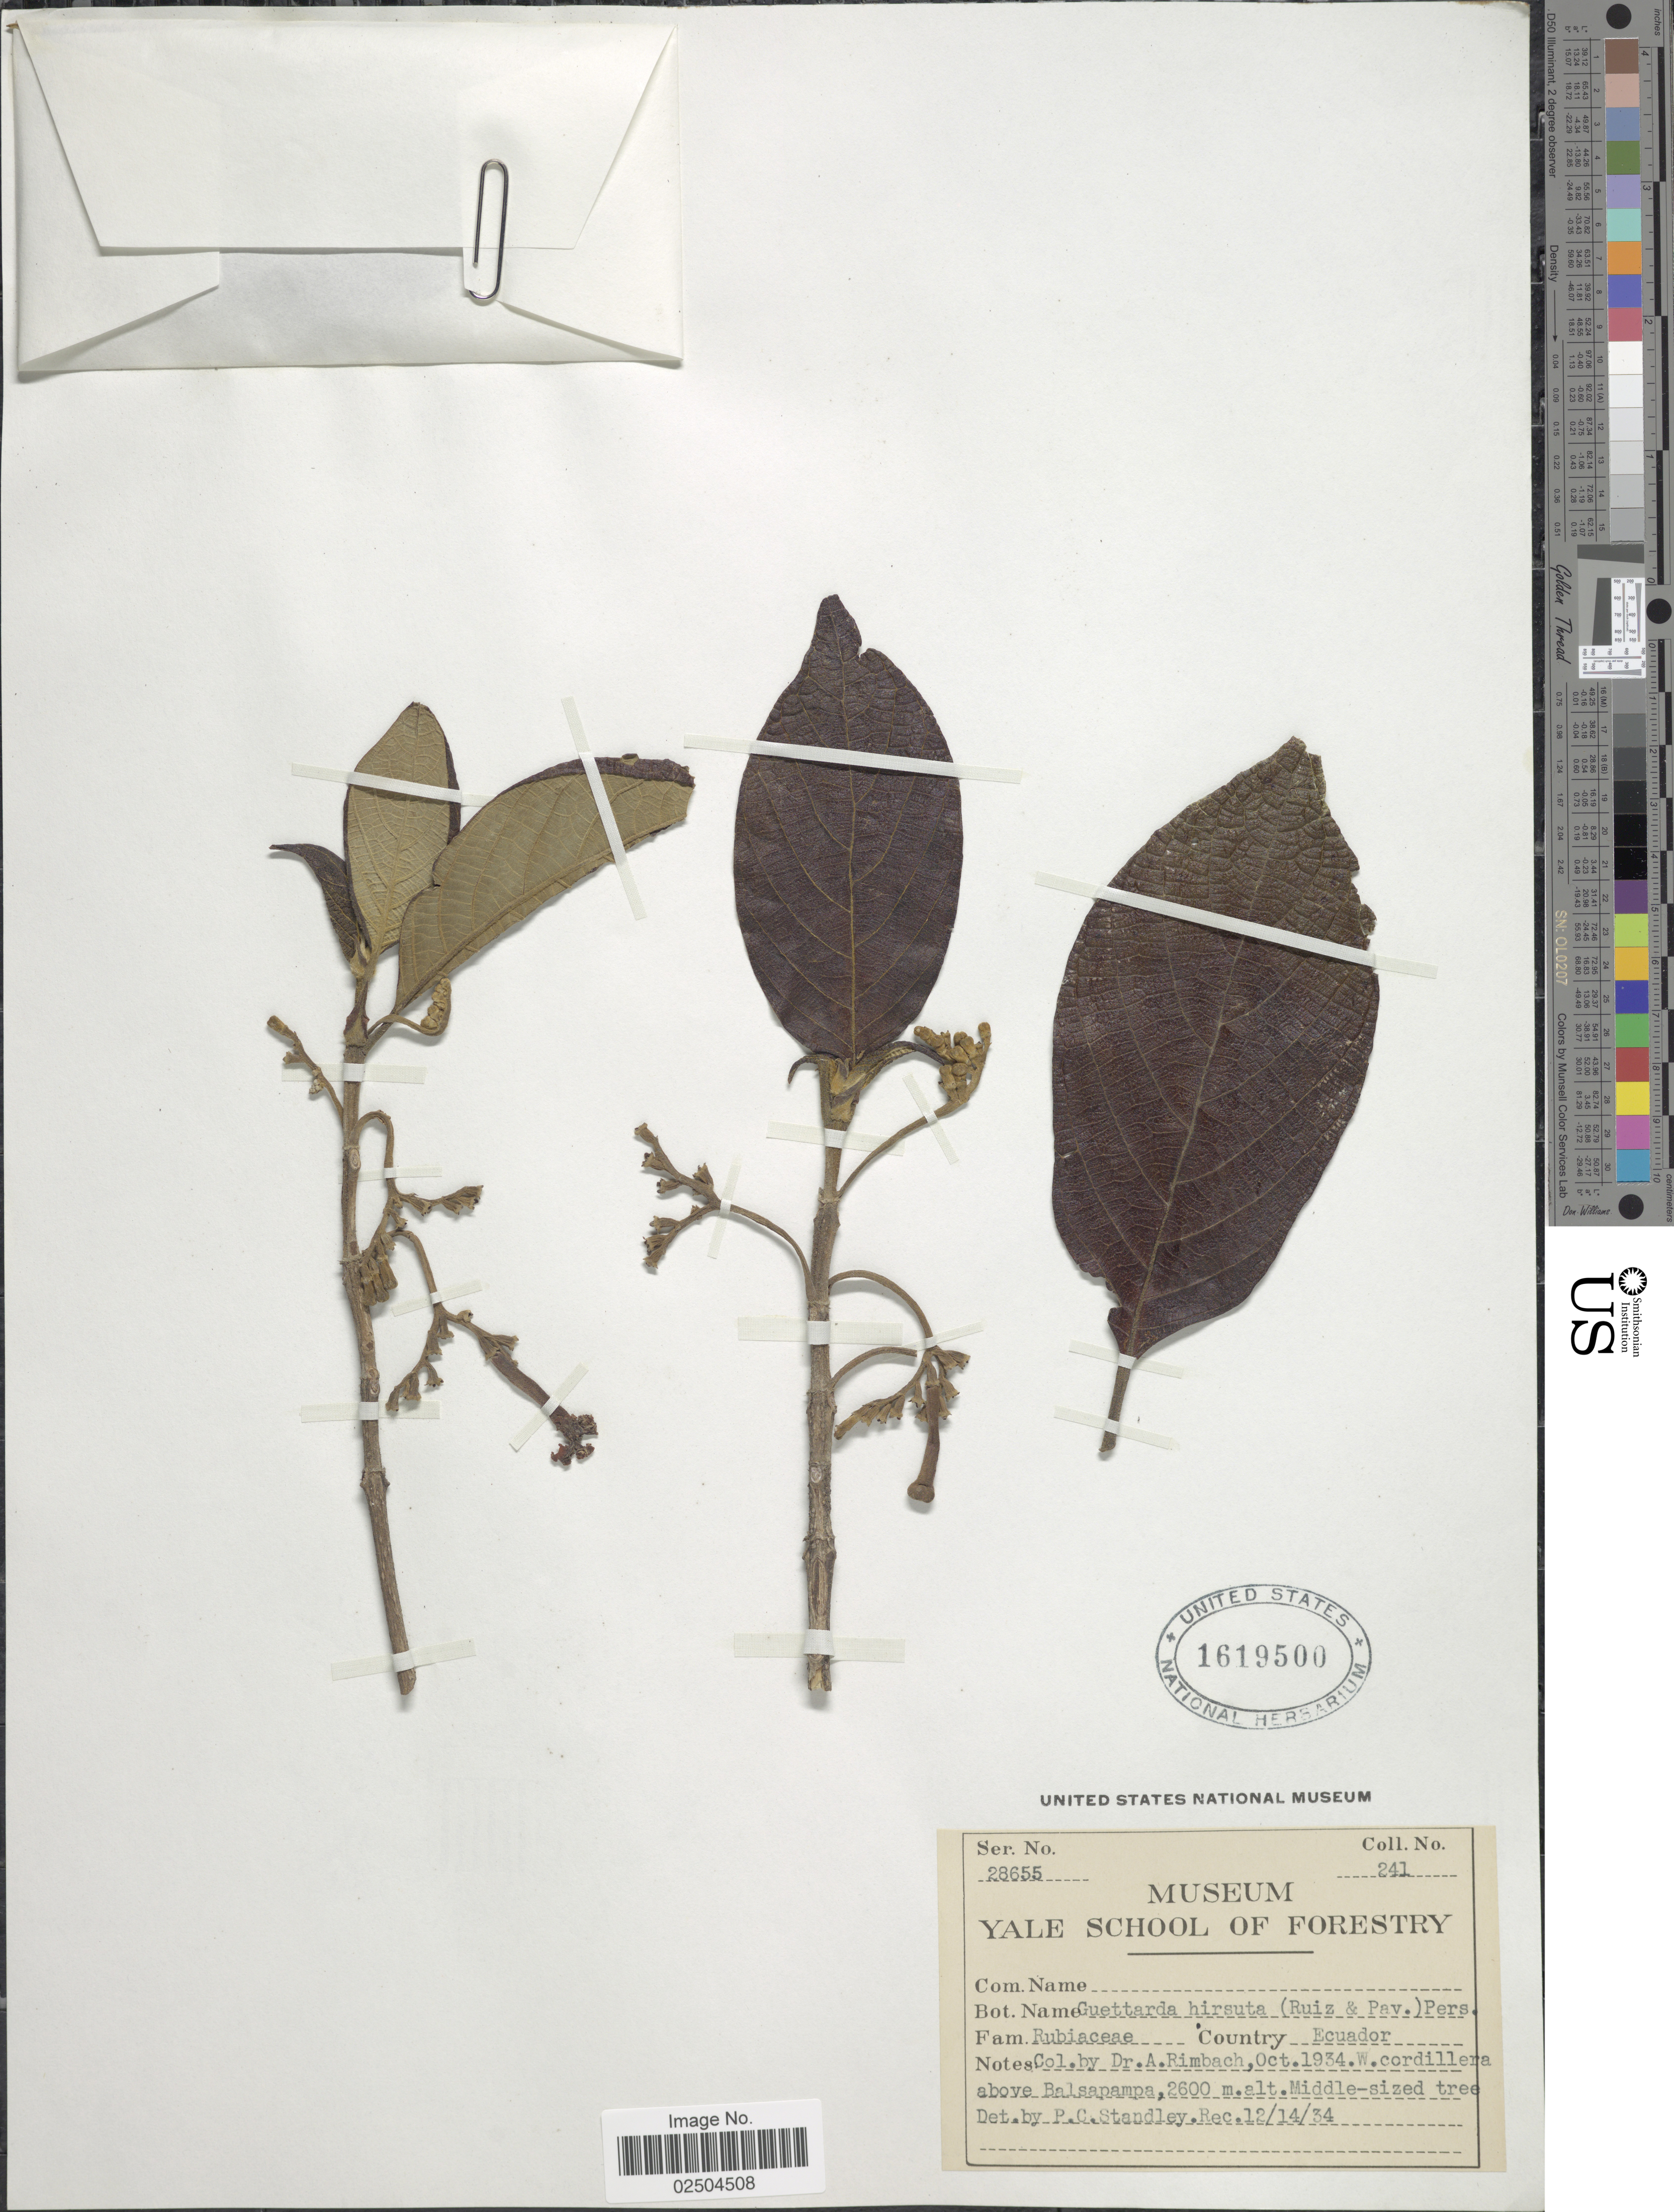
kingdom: Plantae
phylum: Tracheophyta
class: Magnoliopsida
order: Gentianales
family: Rubiaceae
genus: Guettarda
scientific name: Guettarda hirsuta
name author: (Ruiz & Pav.) Pers.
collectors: A. Rimbach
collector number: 241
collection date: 1934-10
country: Ecuador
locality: W. cordillera above Balsapampa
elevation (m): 2600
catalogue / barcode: US 1619500